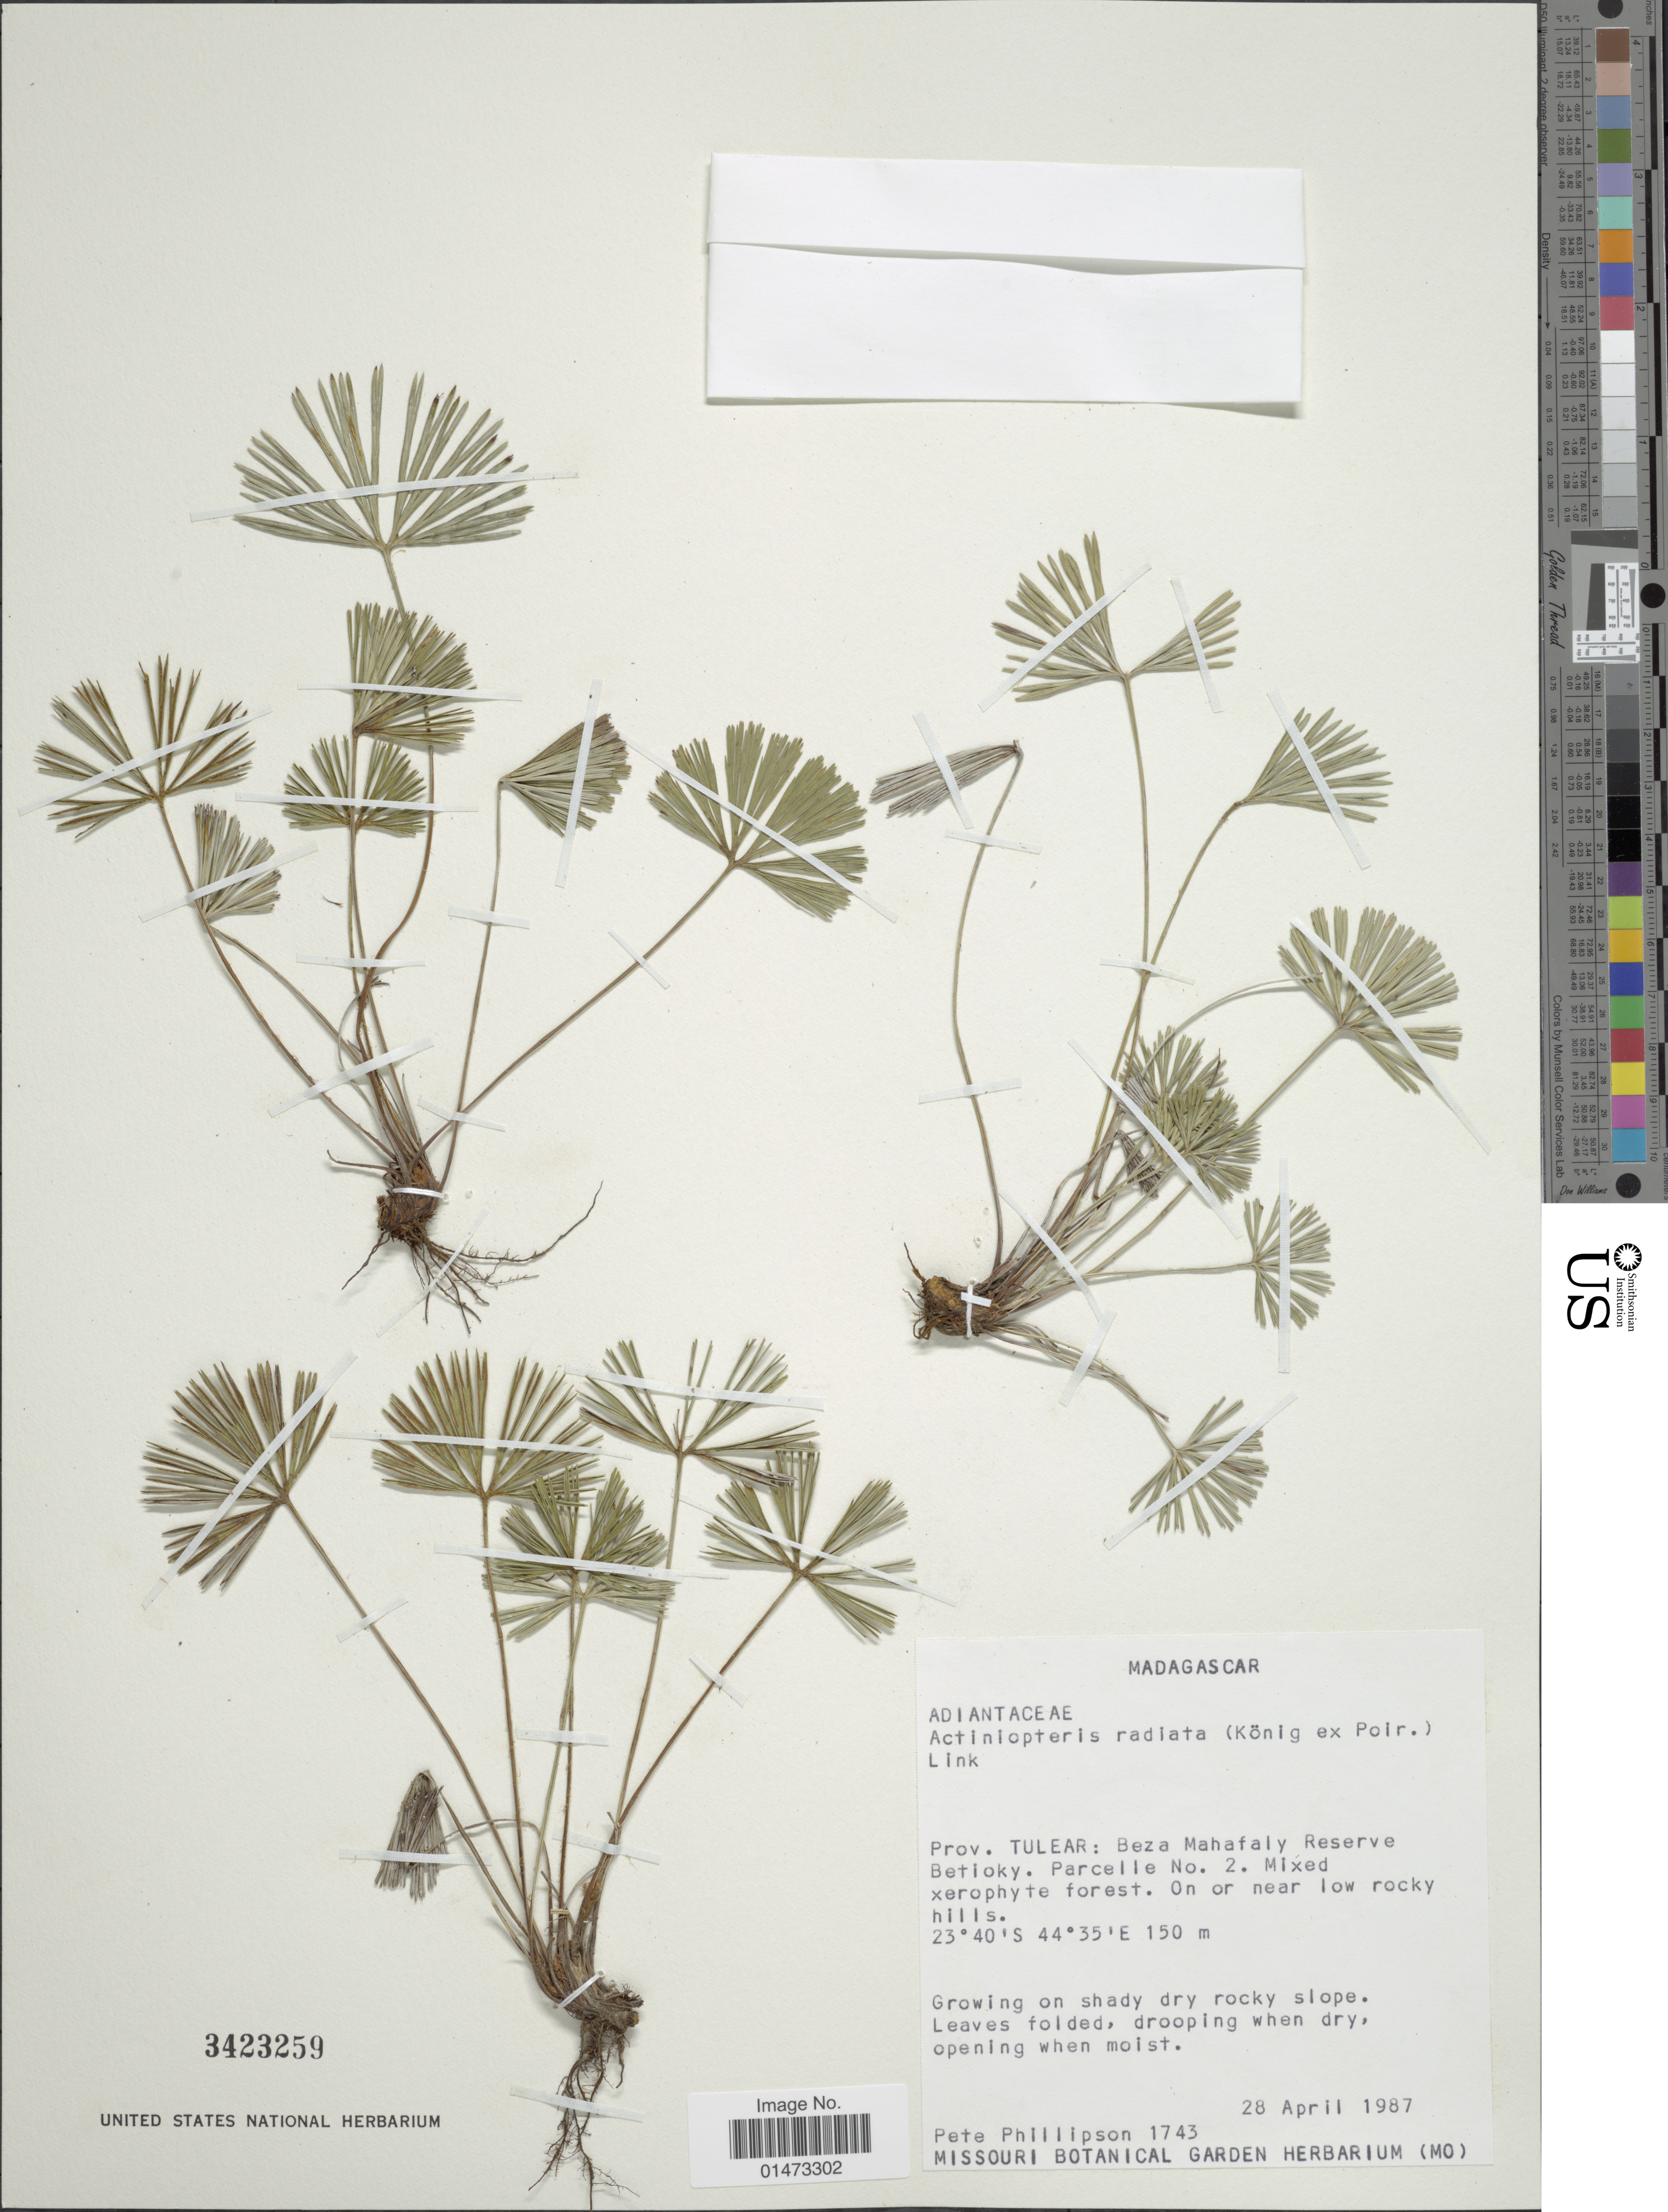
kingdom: Plantae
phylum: Tracheophyta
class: Polypodiopsida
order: Polypodiales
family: Pteridaceae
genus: Actiniopteris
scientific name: Actiniopteris radiata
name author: (Sw.) Link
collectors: P. B. Phillipson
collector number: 1743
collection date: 1987-04-28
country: Madagascar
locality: Prov. Tulear: Beza Mahafaly reserve, Betioky, Parcelle No. 2, on or near low rocky hills.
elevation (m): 150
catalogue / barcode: US 3423259